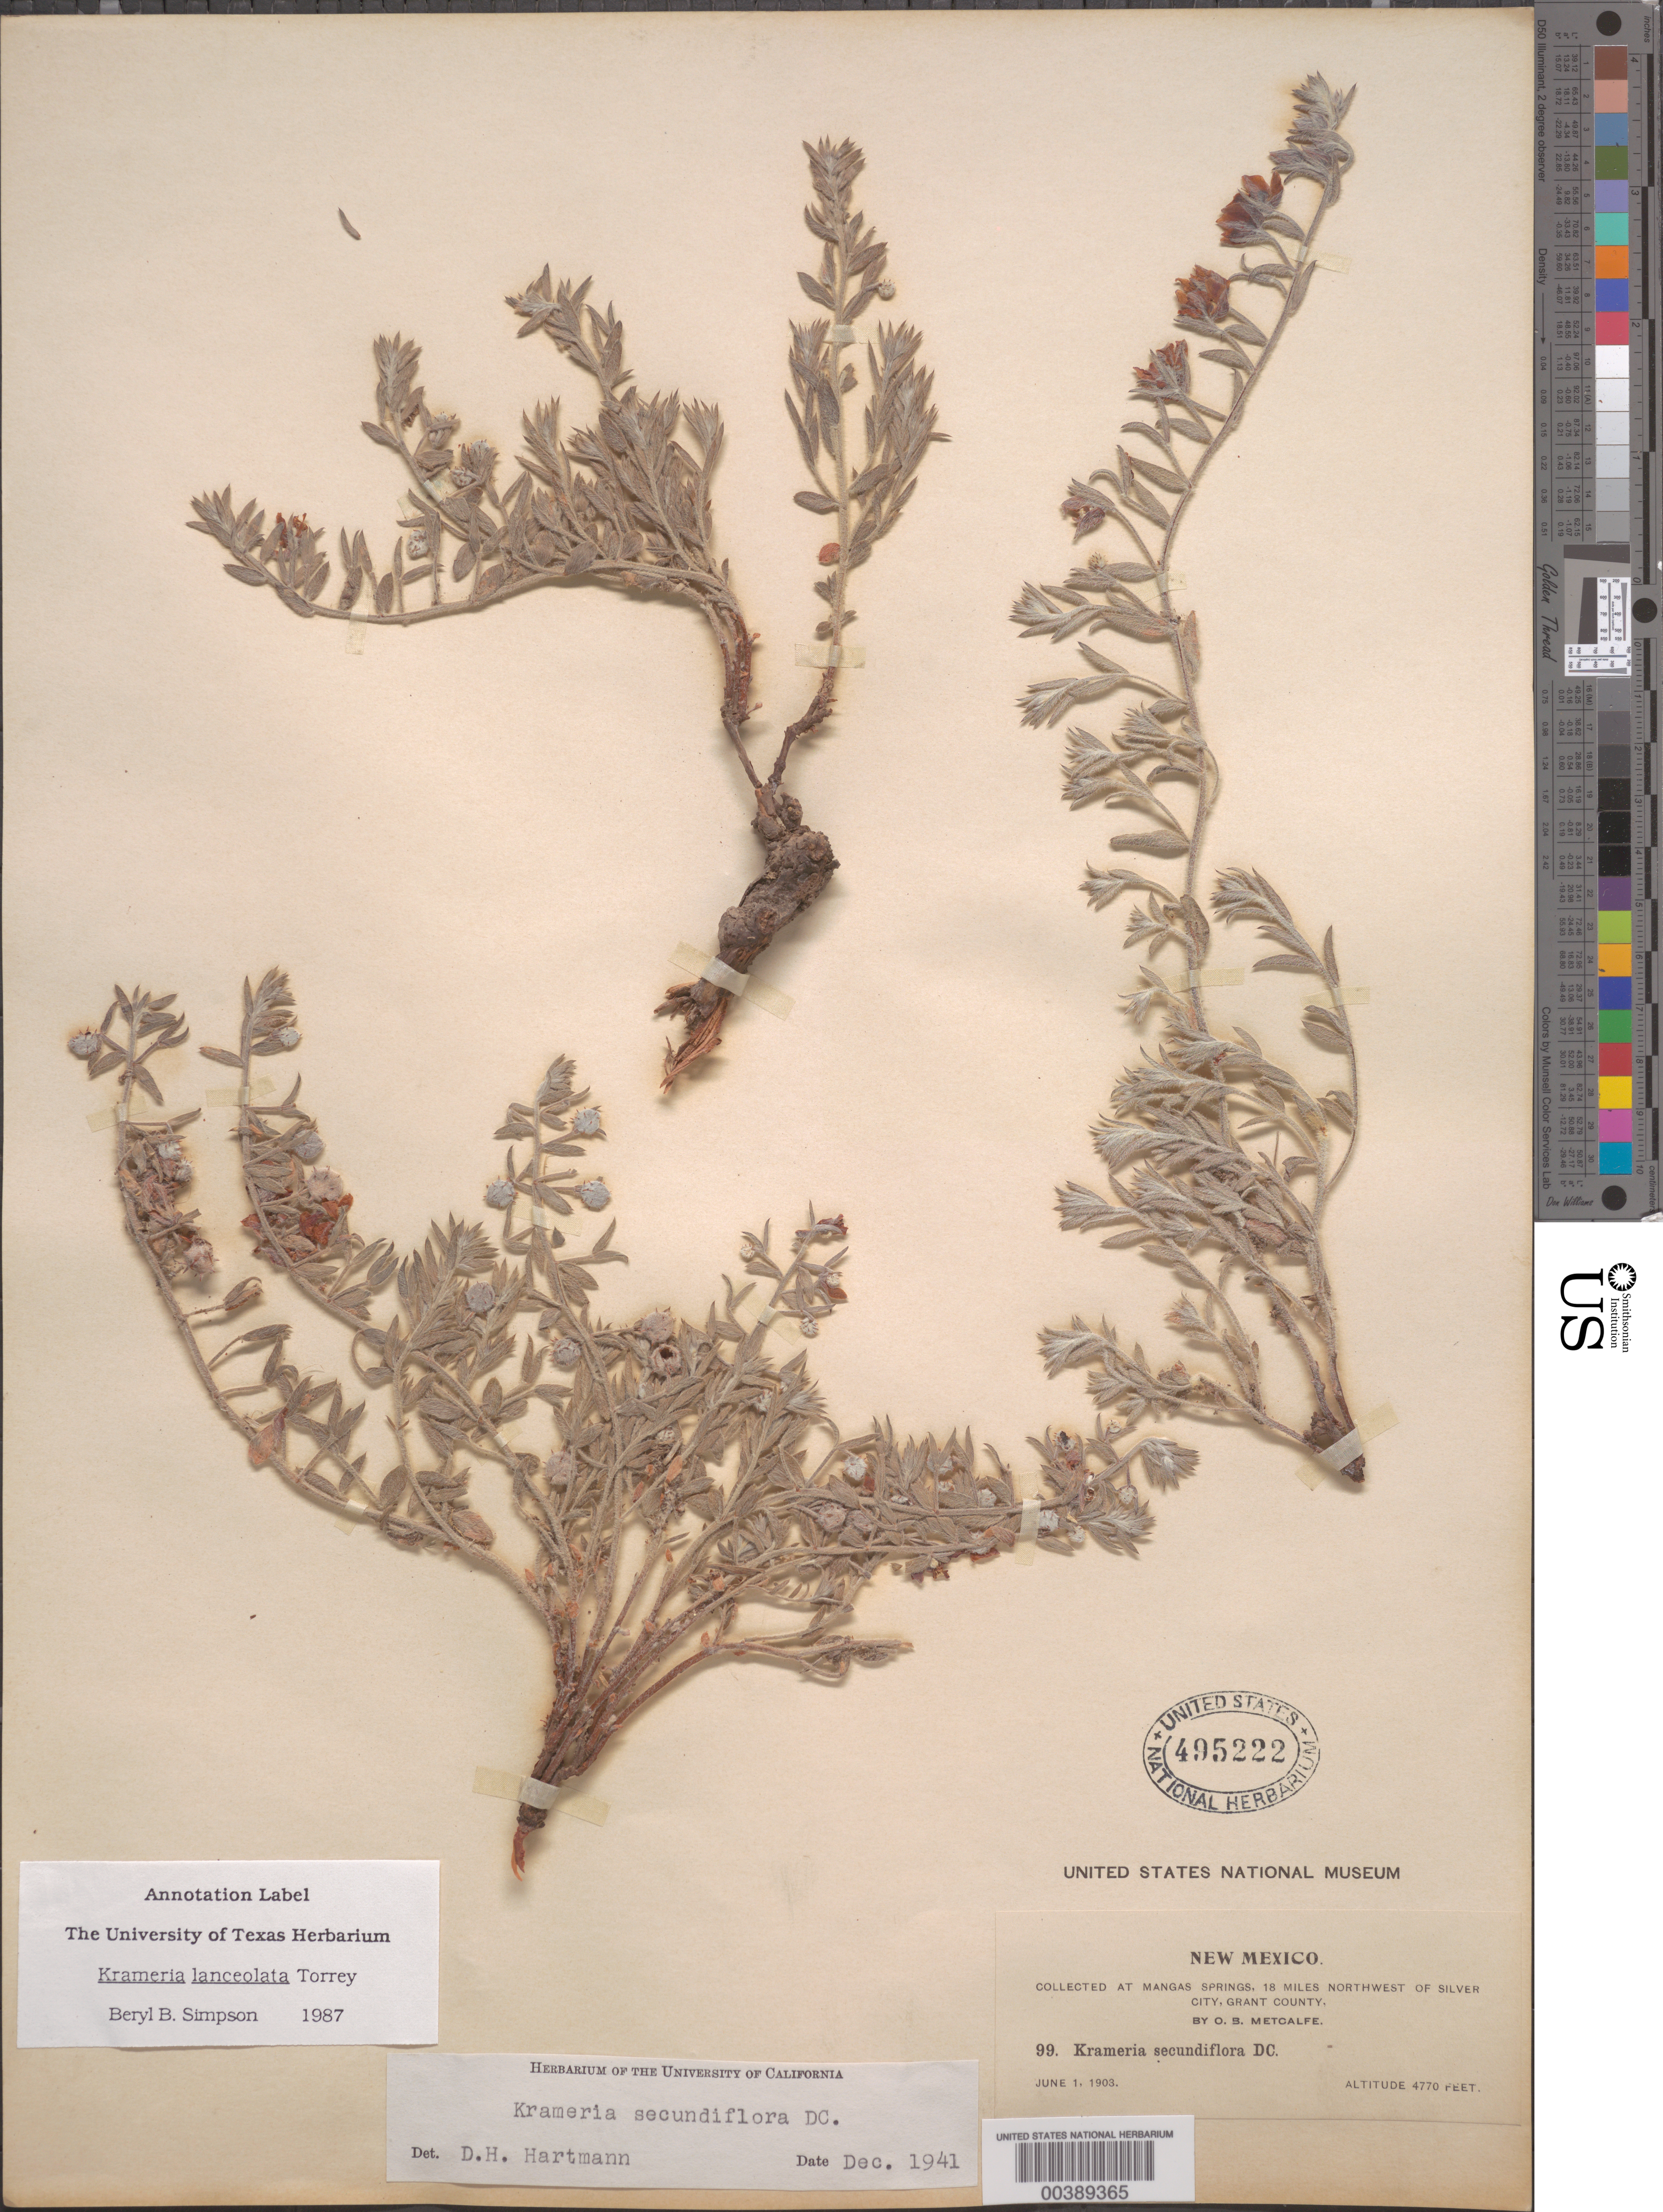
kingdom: Plantae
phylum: Tracheophyta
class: Magnoliopsida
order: Zygophyllales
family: Krameriaceae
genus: Krameria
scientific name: Krameria lanceolata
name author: Torr.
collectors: O. Metcalfe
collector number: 99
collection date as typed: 01 Jun 1903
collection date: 1903-06-01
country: United States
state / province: New Mexico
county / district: Grant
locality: At mangas springs, 18 mi nw of silver city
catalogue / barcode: US 495222